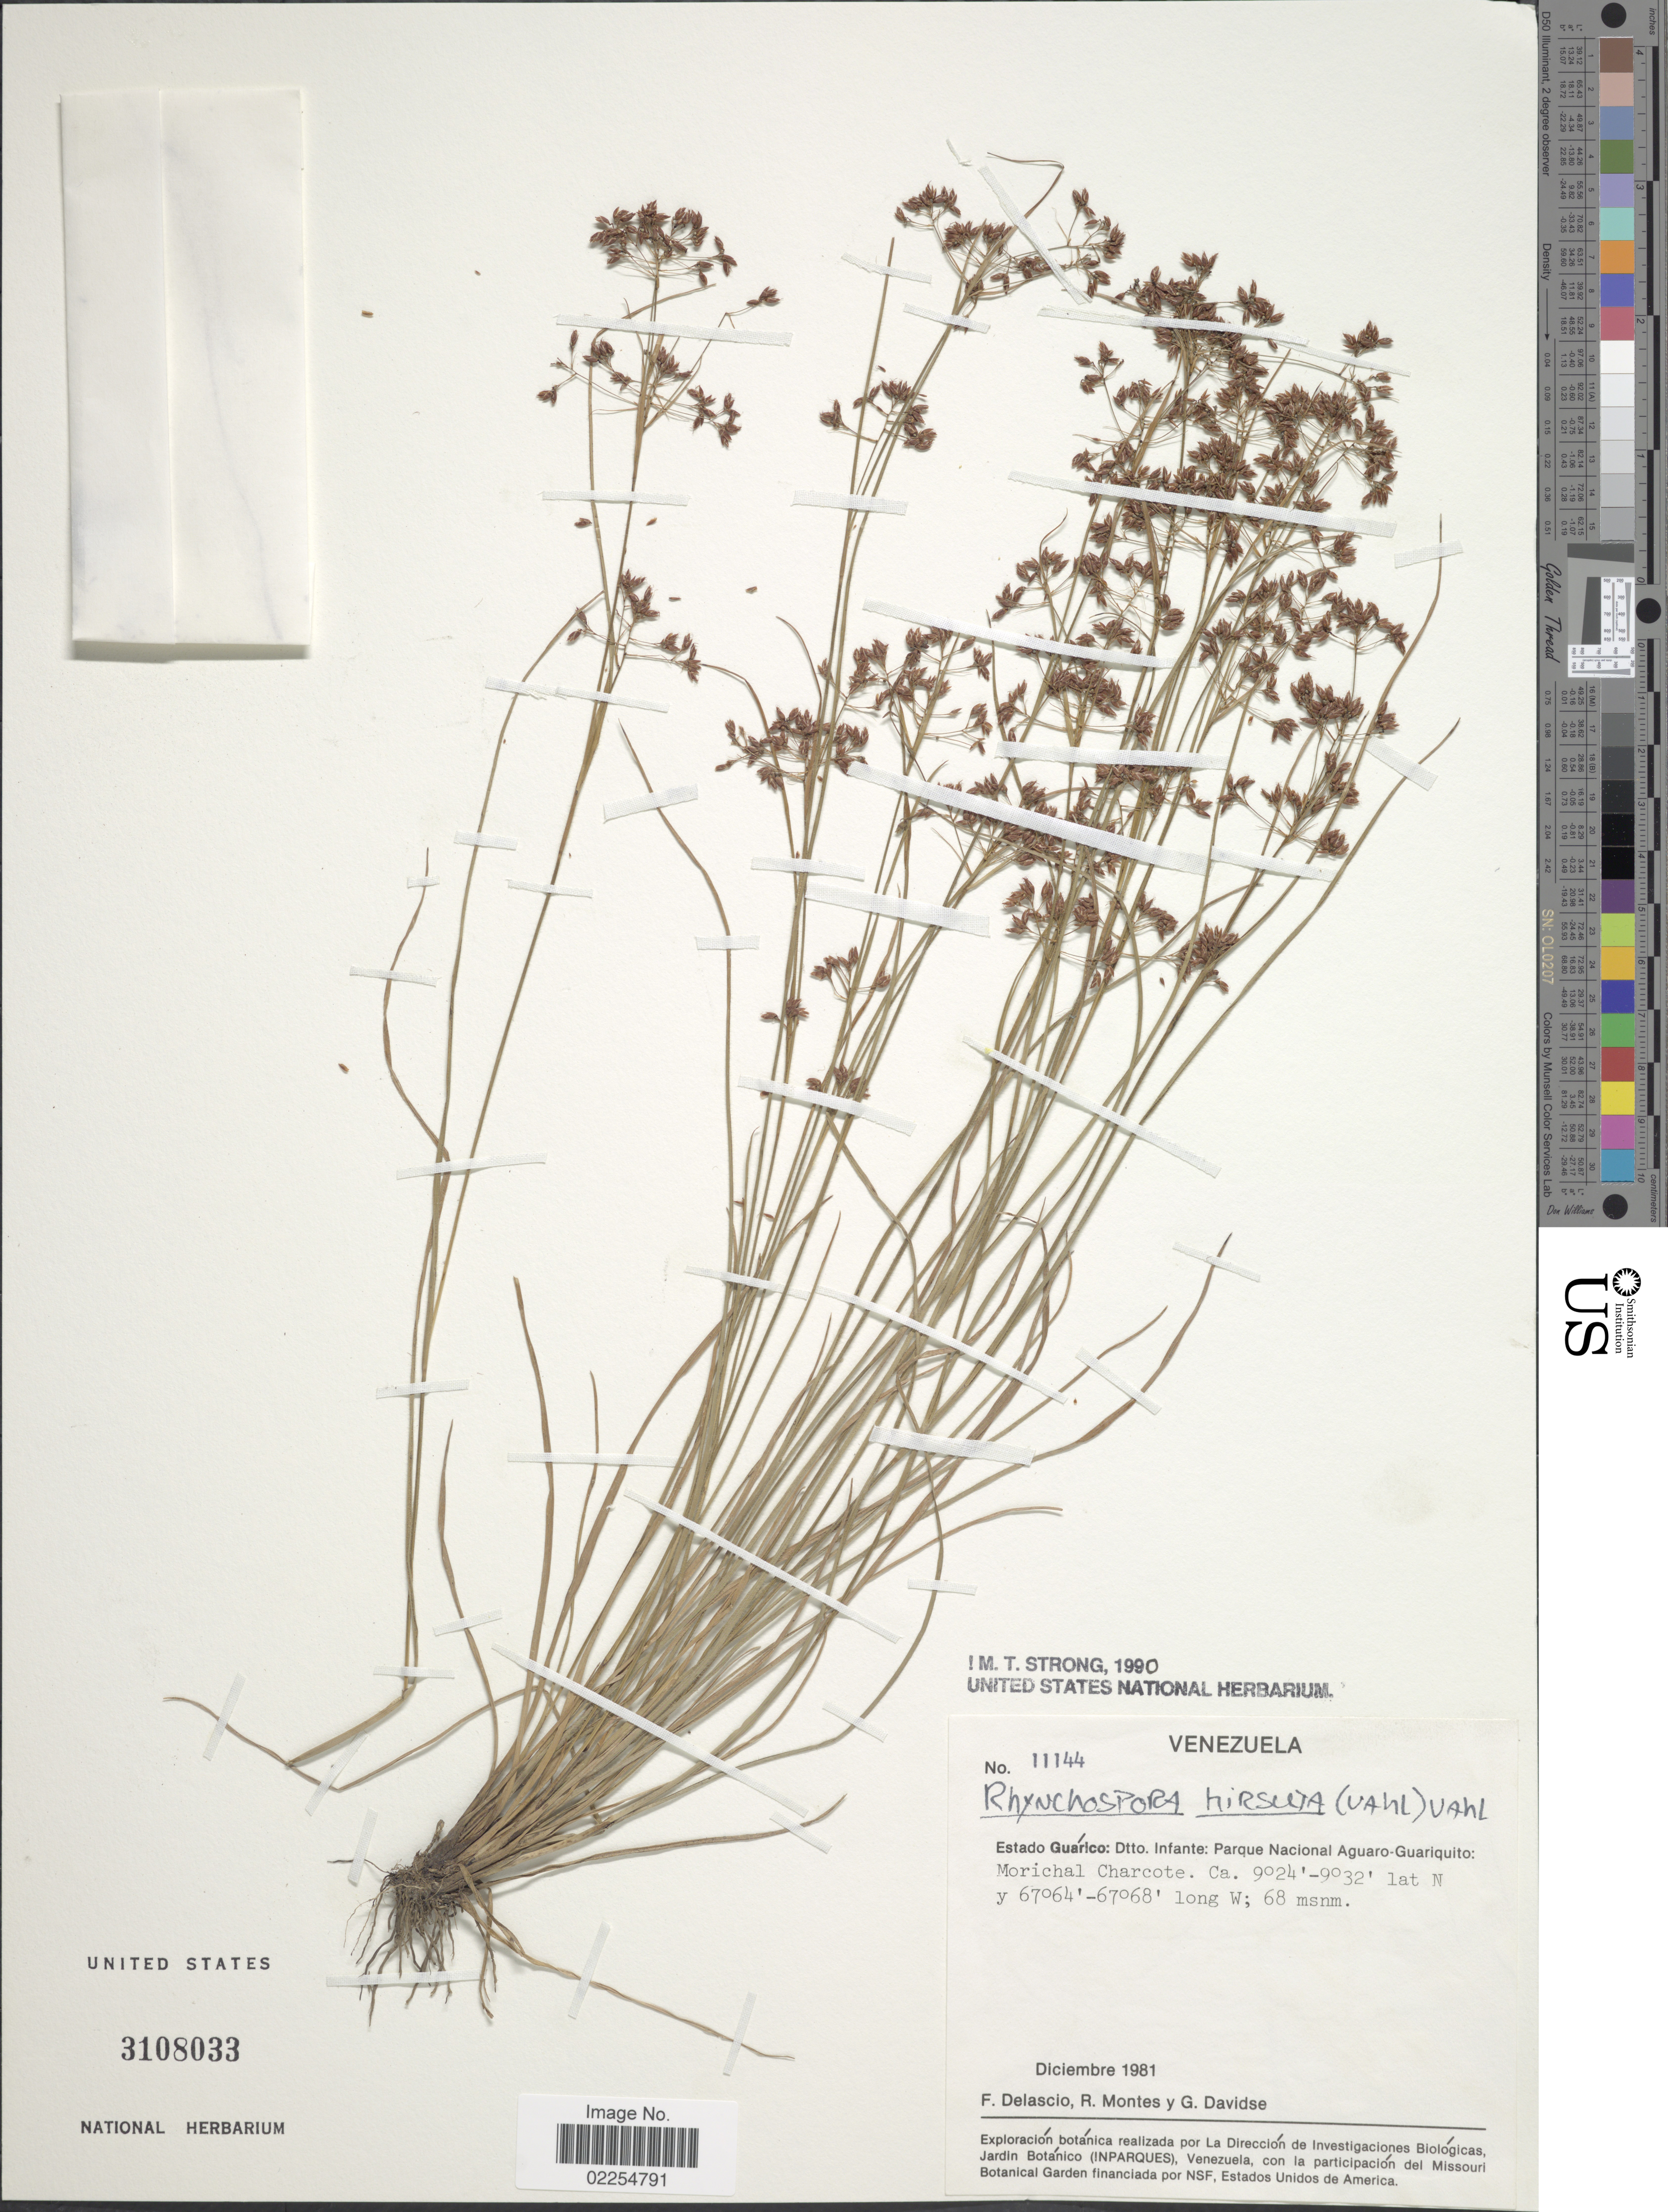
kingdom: Plantae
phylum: Tracheophyta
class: Liliopsida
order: Poales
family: Cyperaceae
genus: Rhynchospora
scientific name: Rhynchospora hirsuta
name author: (Vahl) Vahl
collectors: F. Delascio C., R. Montes & G. Davidse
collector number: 11144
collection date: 1981-12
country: Venezuela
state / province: Guárico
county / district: Leonardo Infante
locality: Dtto. Infante, Parque Nacional Aguaro-Guariquito, Morichal Charcote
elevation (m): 68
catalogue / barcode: US 3108033